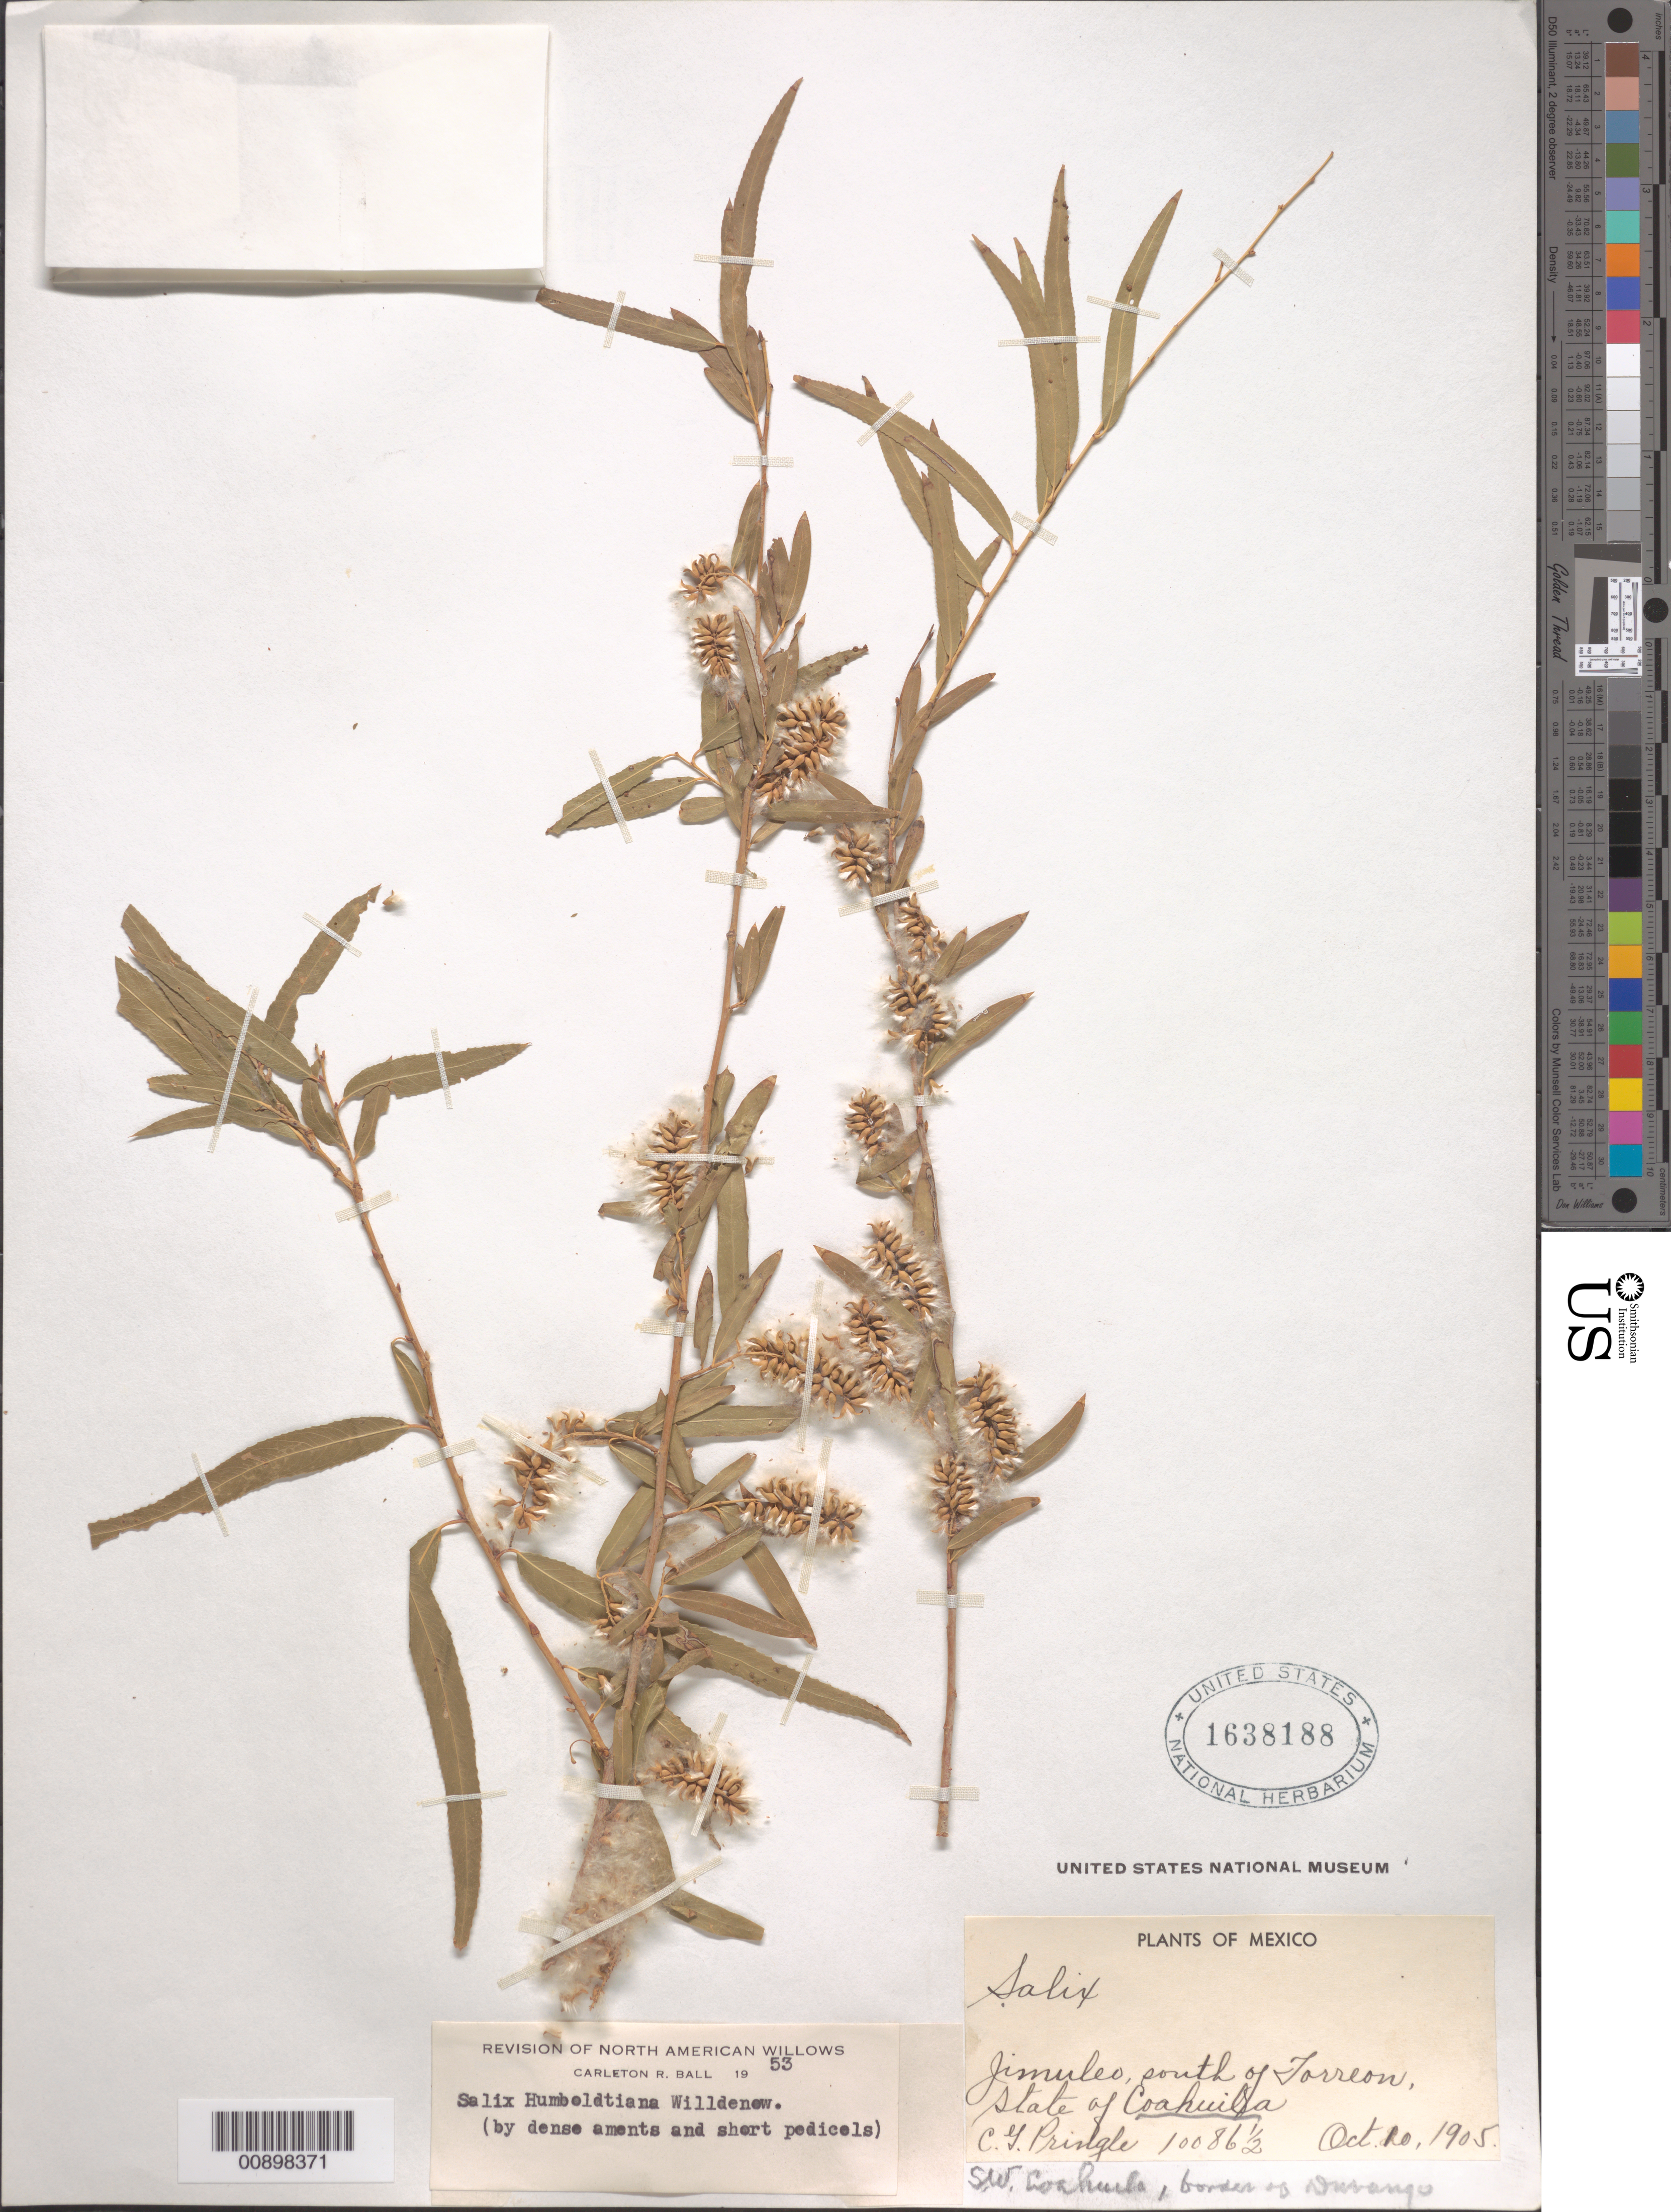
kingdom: Plantae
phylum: Tracheophyta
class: Magnoliopsida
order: Malpighiales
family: Salicaceae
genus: Salix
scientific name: Salix humboldtiana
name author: Willd.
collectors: C. G. Pringle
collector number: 10086½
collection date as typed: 10 Oct 1905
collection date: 1905-10-10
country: Mexico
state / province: Coahuila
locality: Jimuleo, south of Torreon, State of Coahuila. (additional note says SW Coahuila, border of Durango).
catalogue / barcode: US 1638188